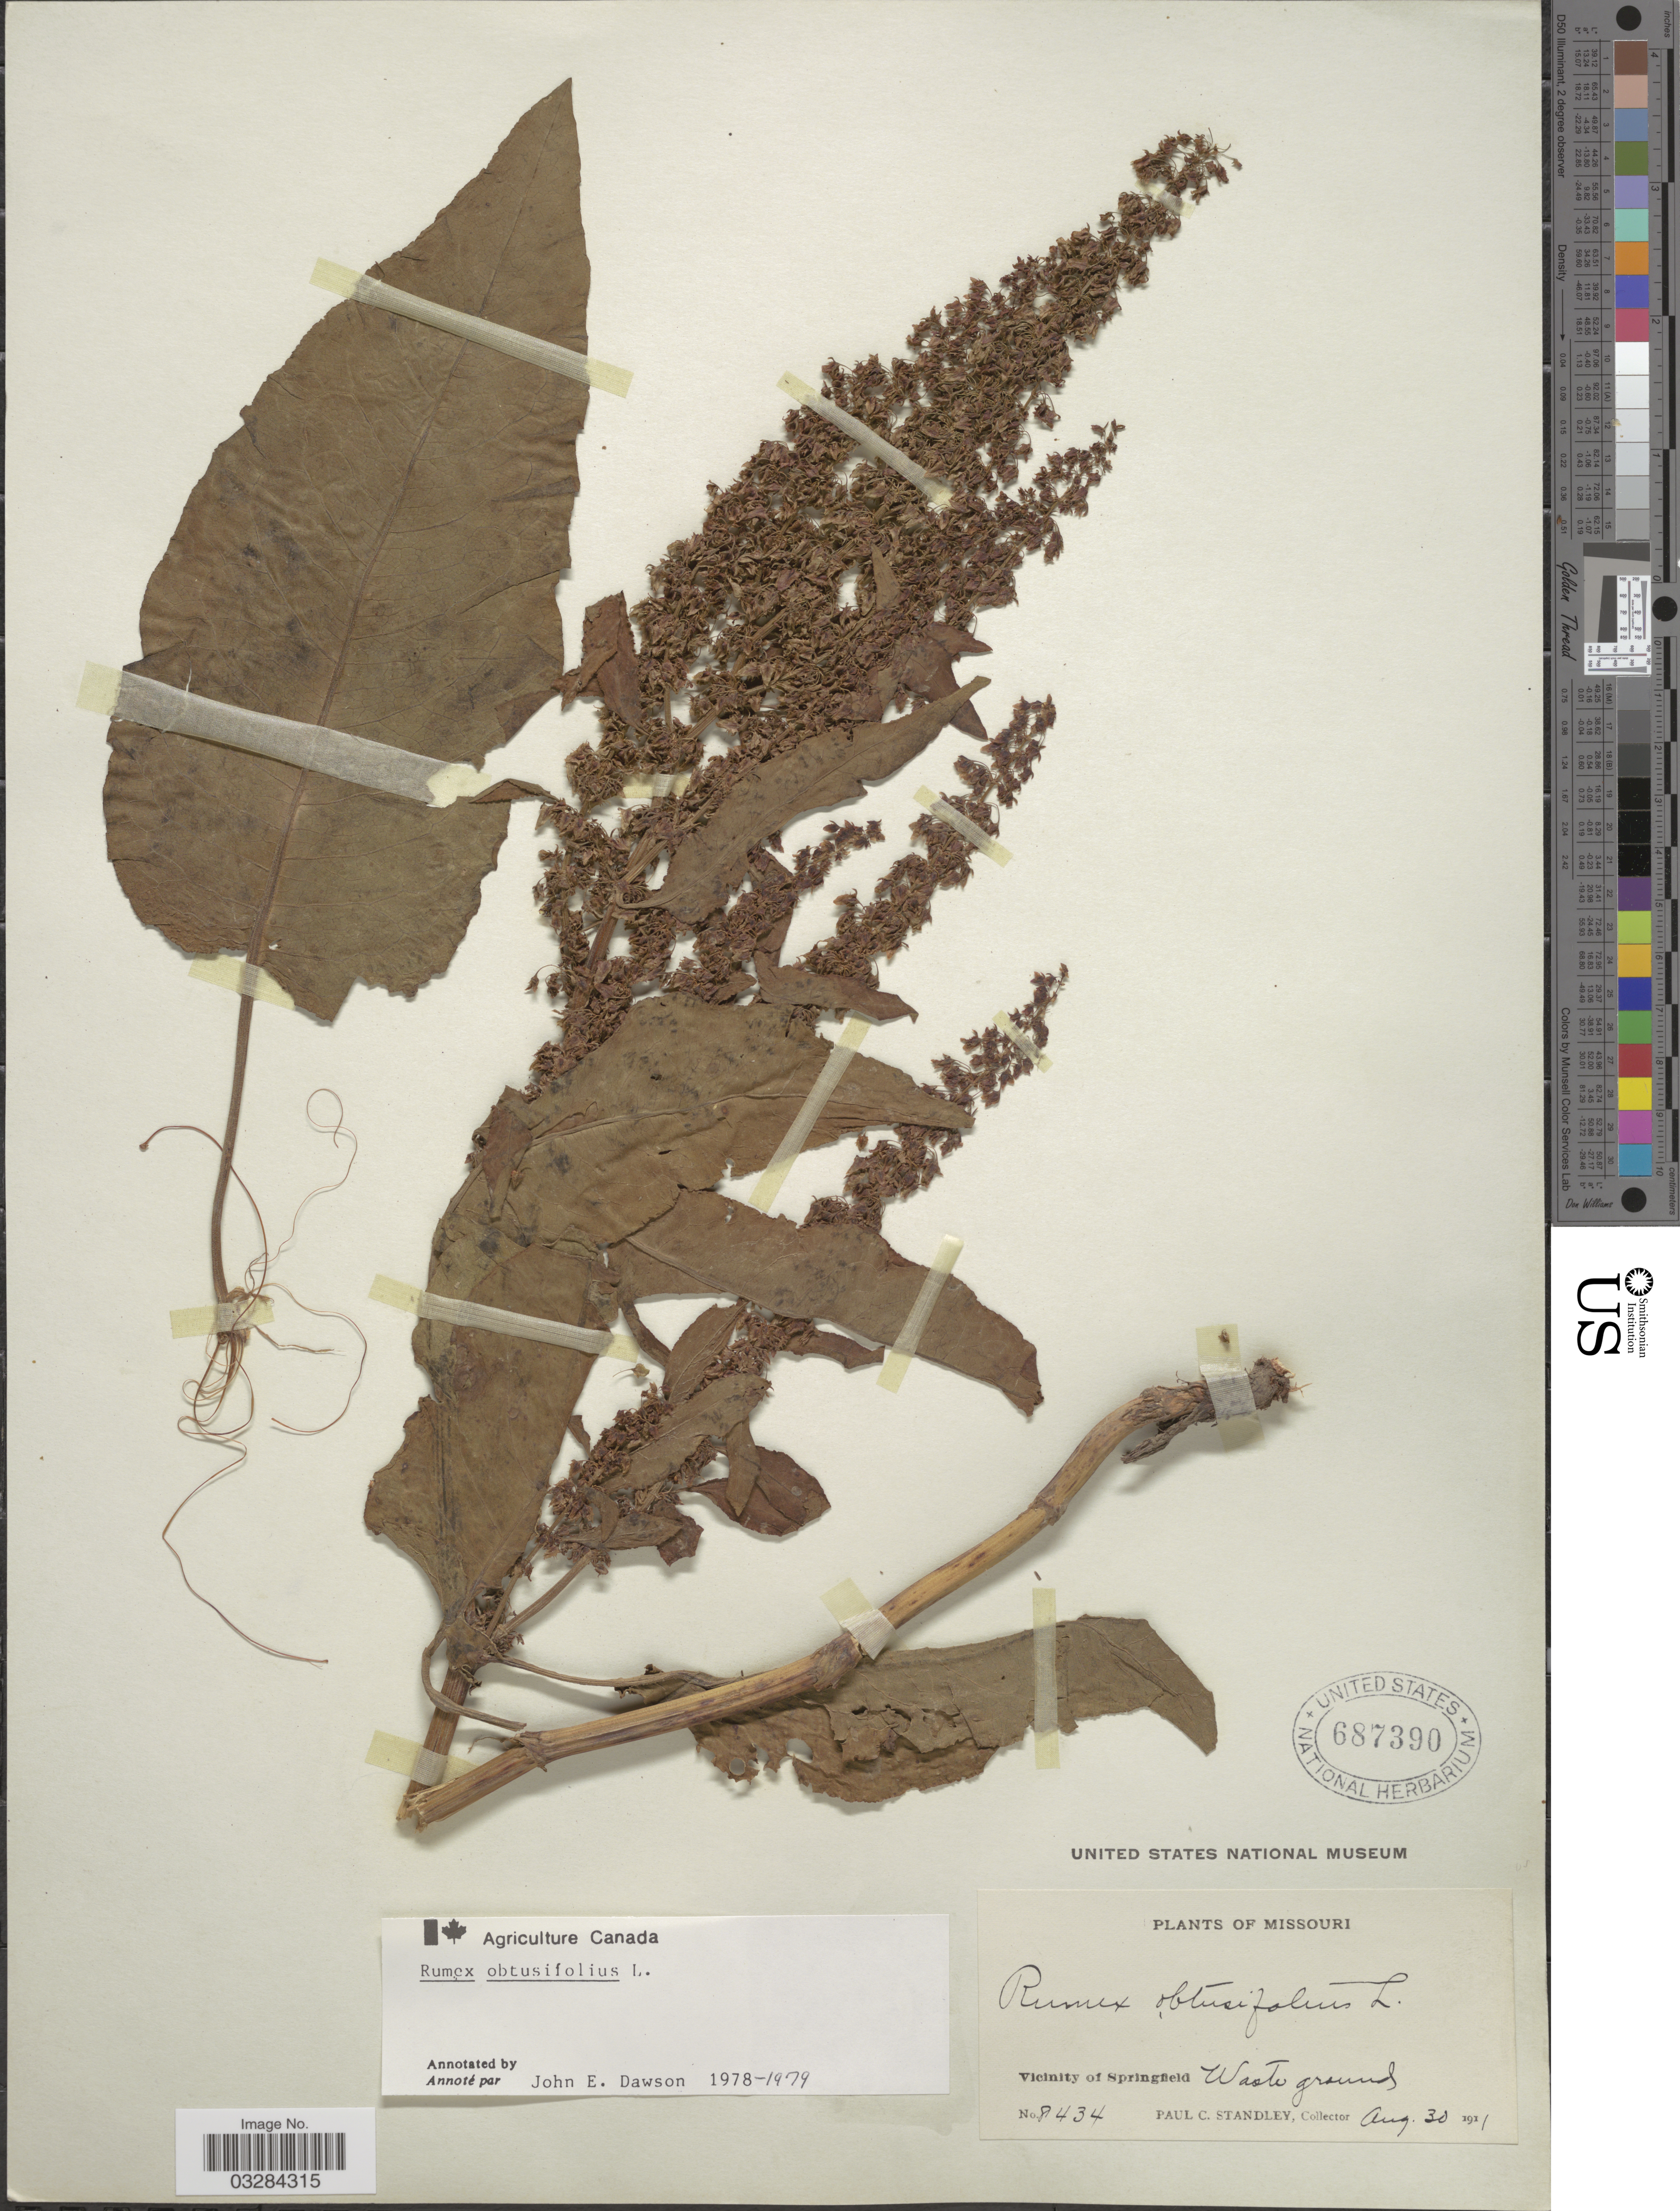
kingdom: Plantae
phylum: Tracheophyta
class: Magnoliopsida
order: Caryophyllales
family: Polygonaceae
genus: Rumex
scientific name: Rumex obtusifolius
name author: L.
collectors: P. C. Standley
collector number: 8434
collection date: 1911-08-30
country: United States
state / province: Missouri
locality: Vicinity of Springfield. Waste ground.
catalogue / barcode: US 687390